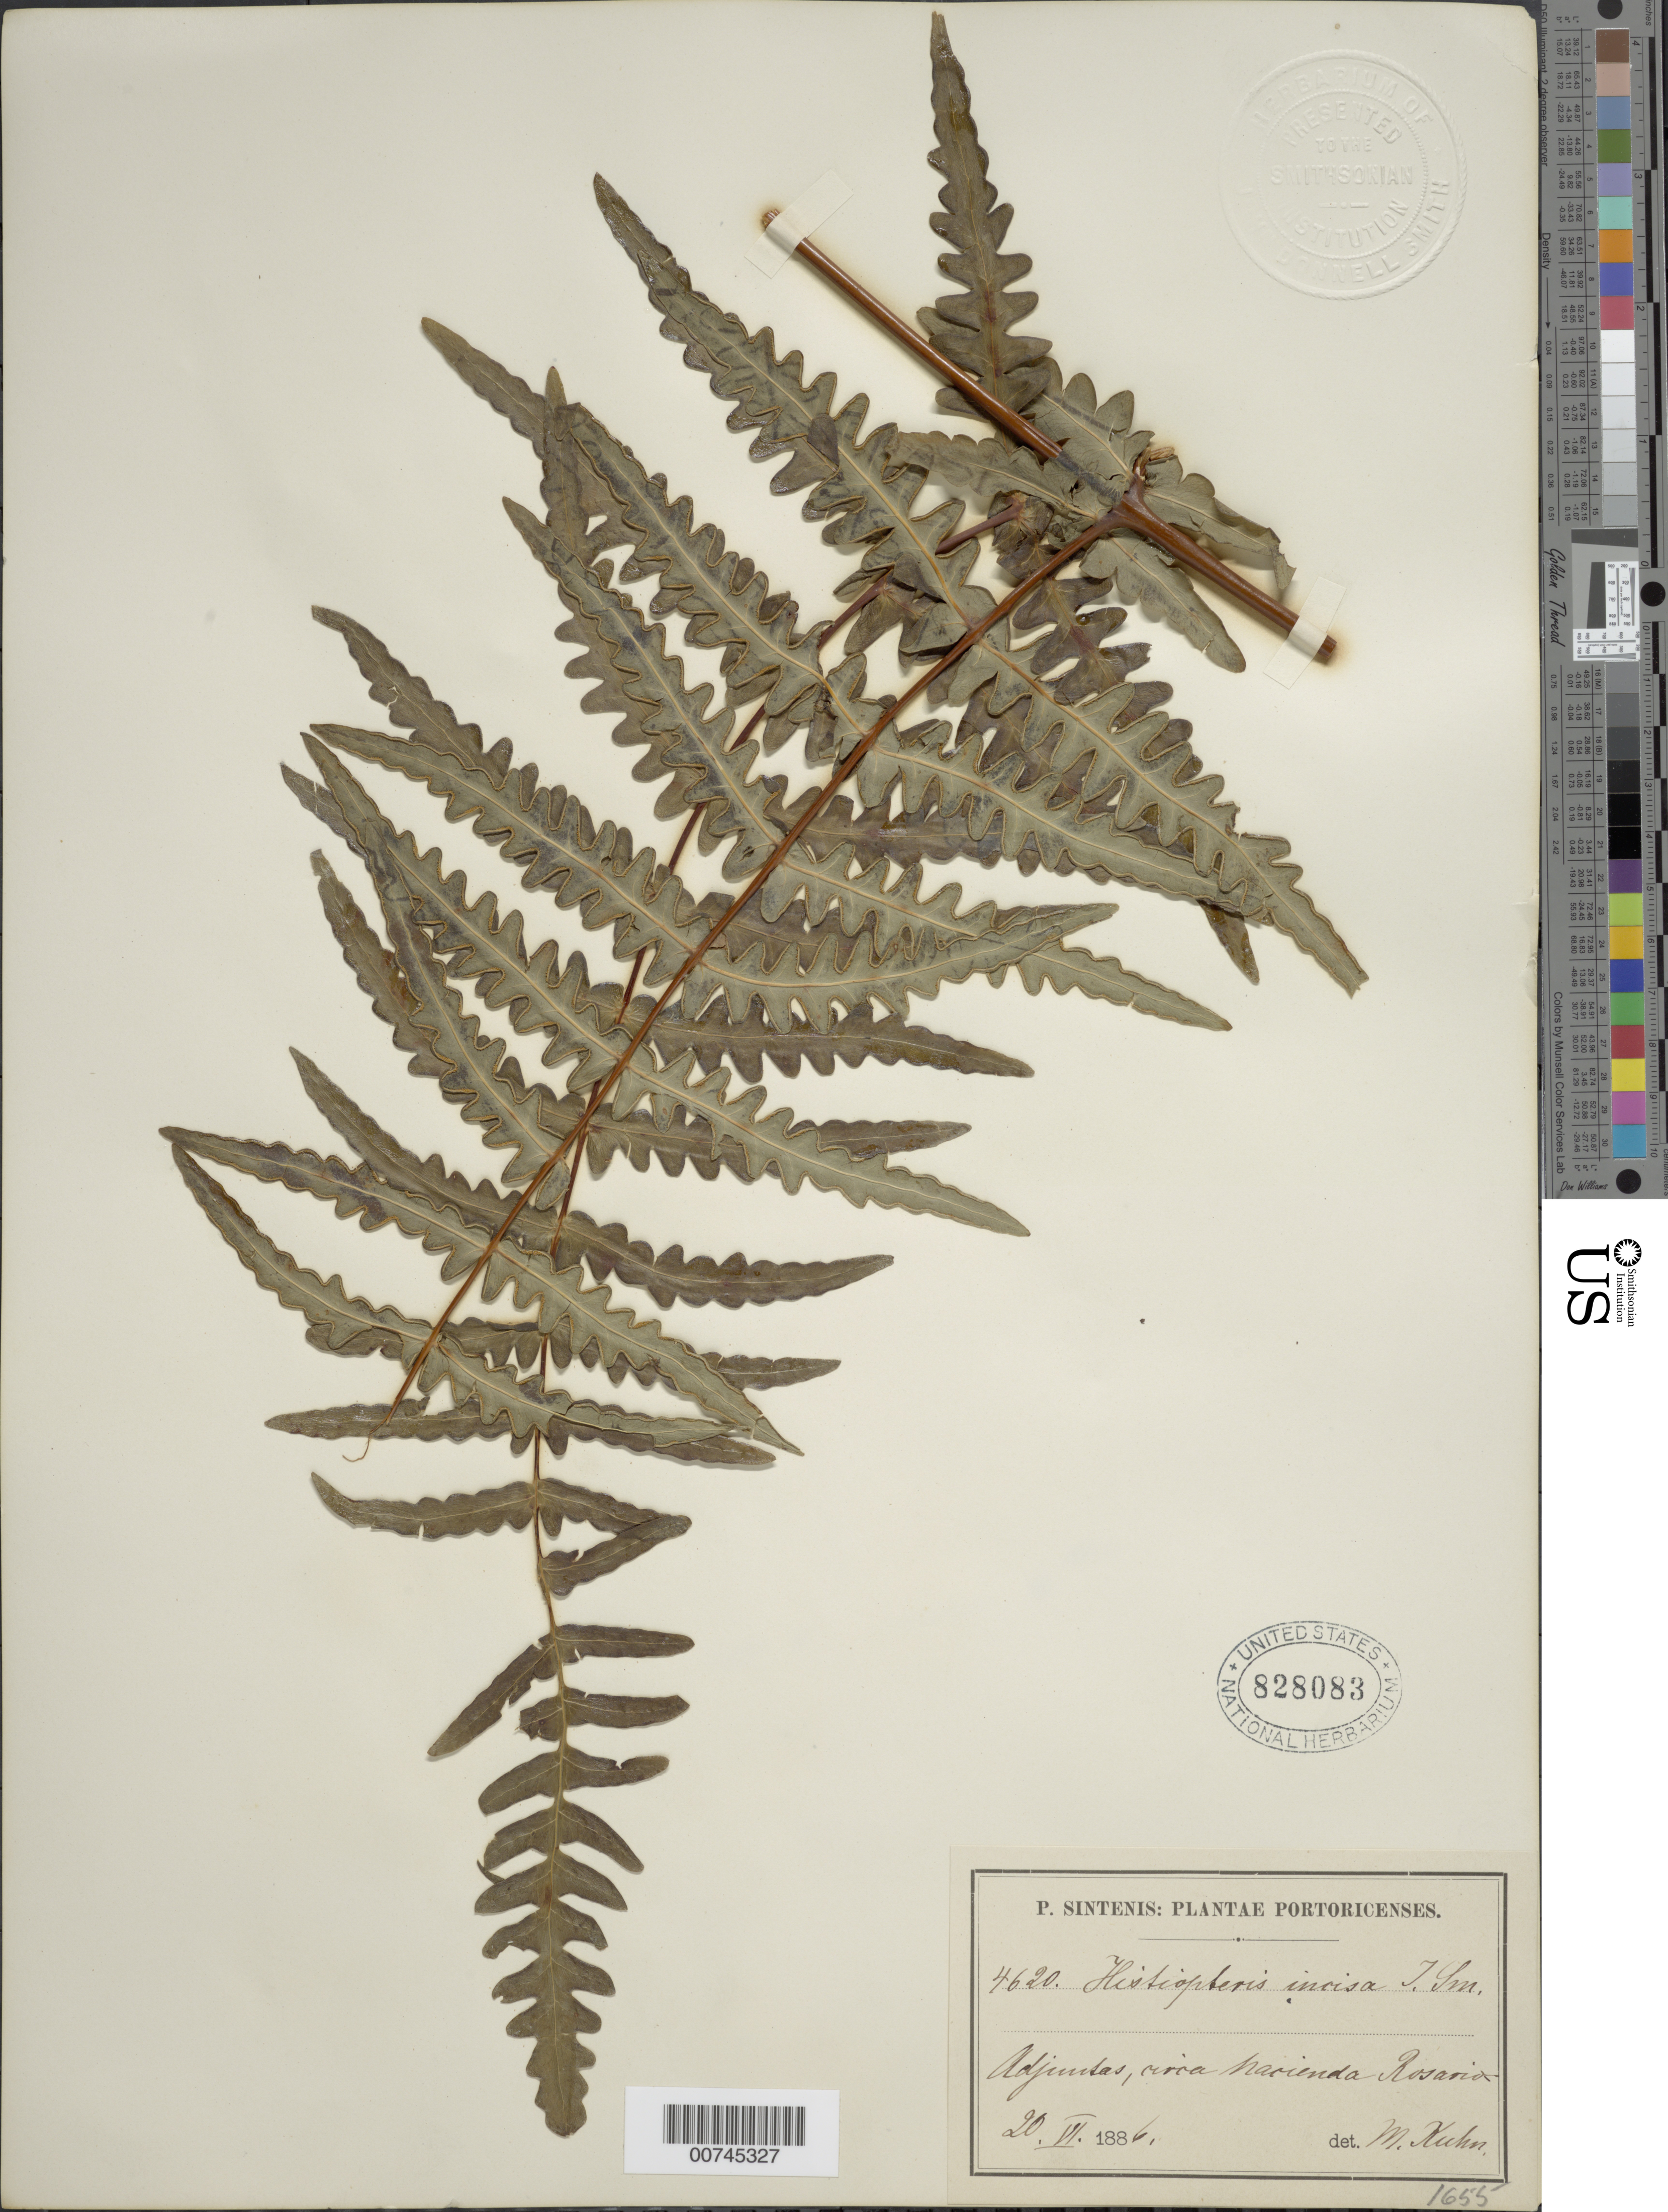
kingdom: Plantae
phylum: Tracheophyta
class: Polypodiopsida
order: Polypodiales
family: Dennstaedtiaceae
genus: Histiopteris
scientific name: Histiopteris incisa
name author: (Thunb.) J. Sm.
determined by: Kuhn, D. M.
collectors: P. Sintenis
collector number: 4620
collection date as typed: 20 Jun 1886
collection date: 1886-06-20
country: Puerto Rico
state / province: Adjuntas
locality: Adjuntas, circa Hacienda Rosario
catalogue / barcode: US 828083